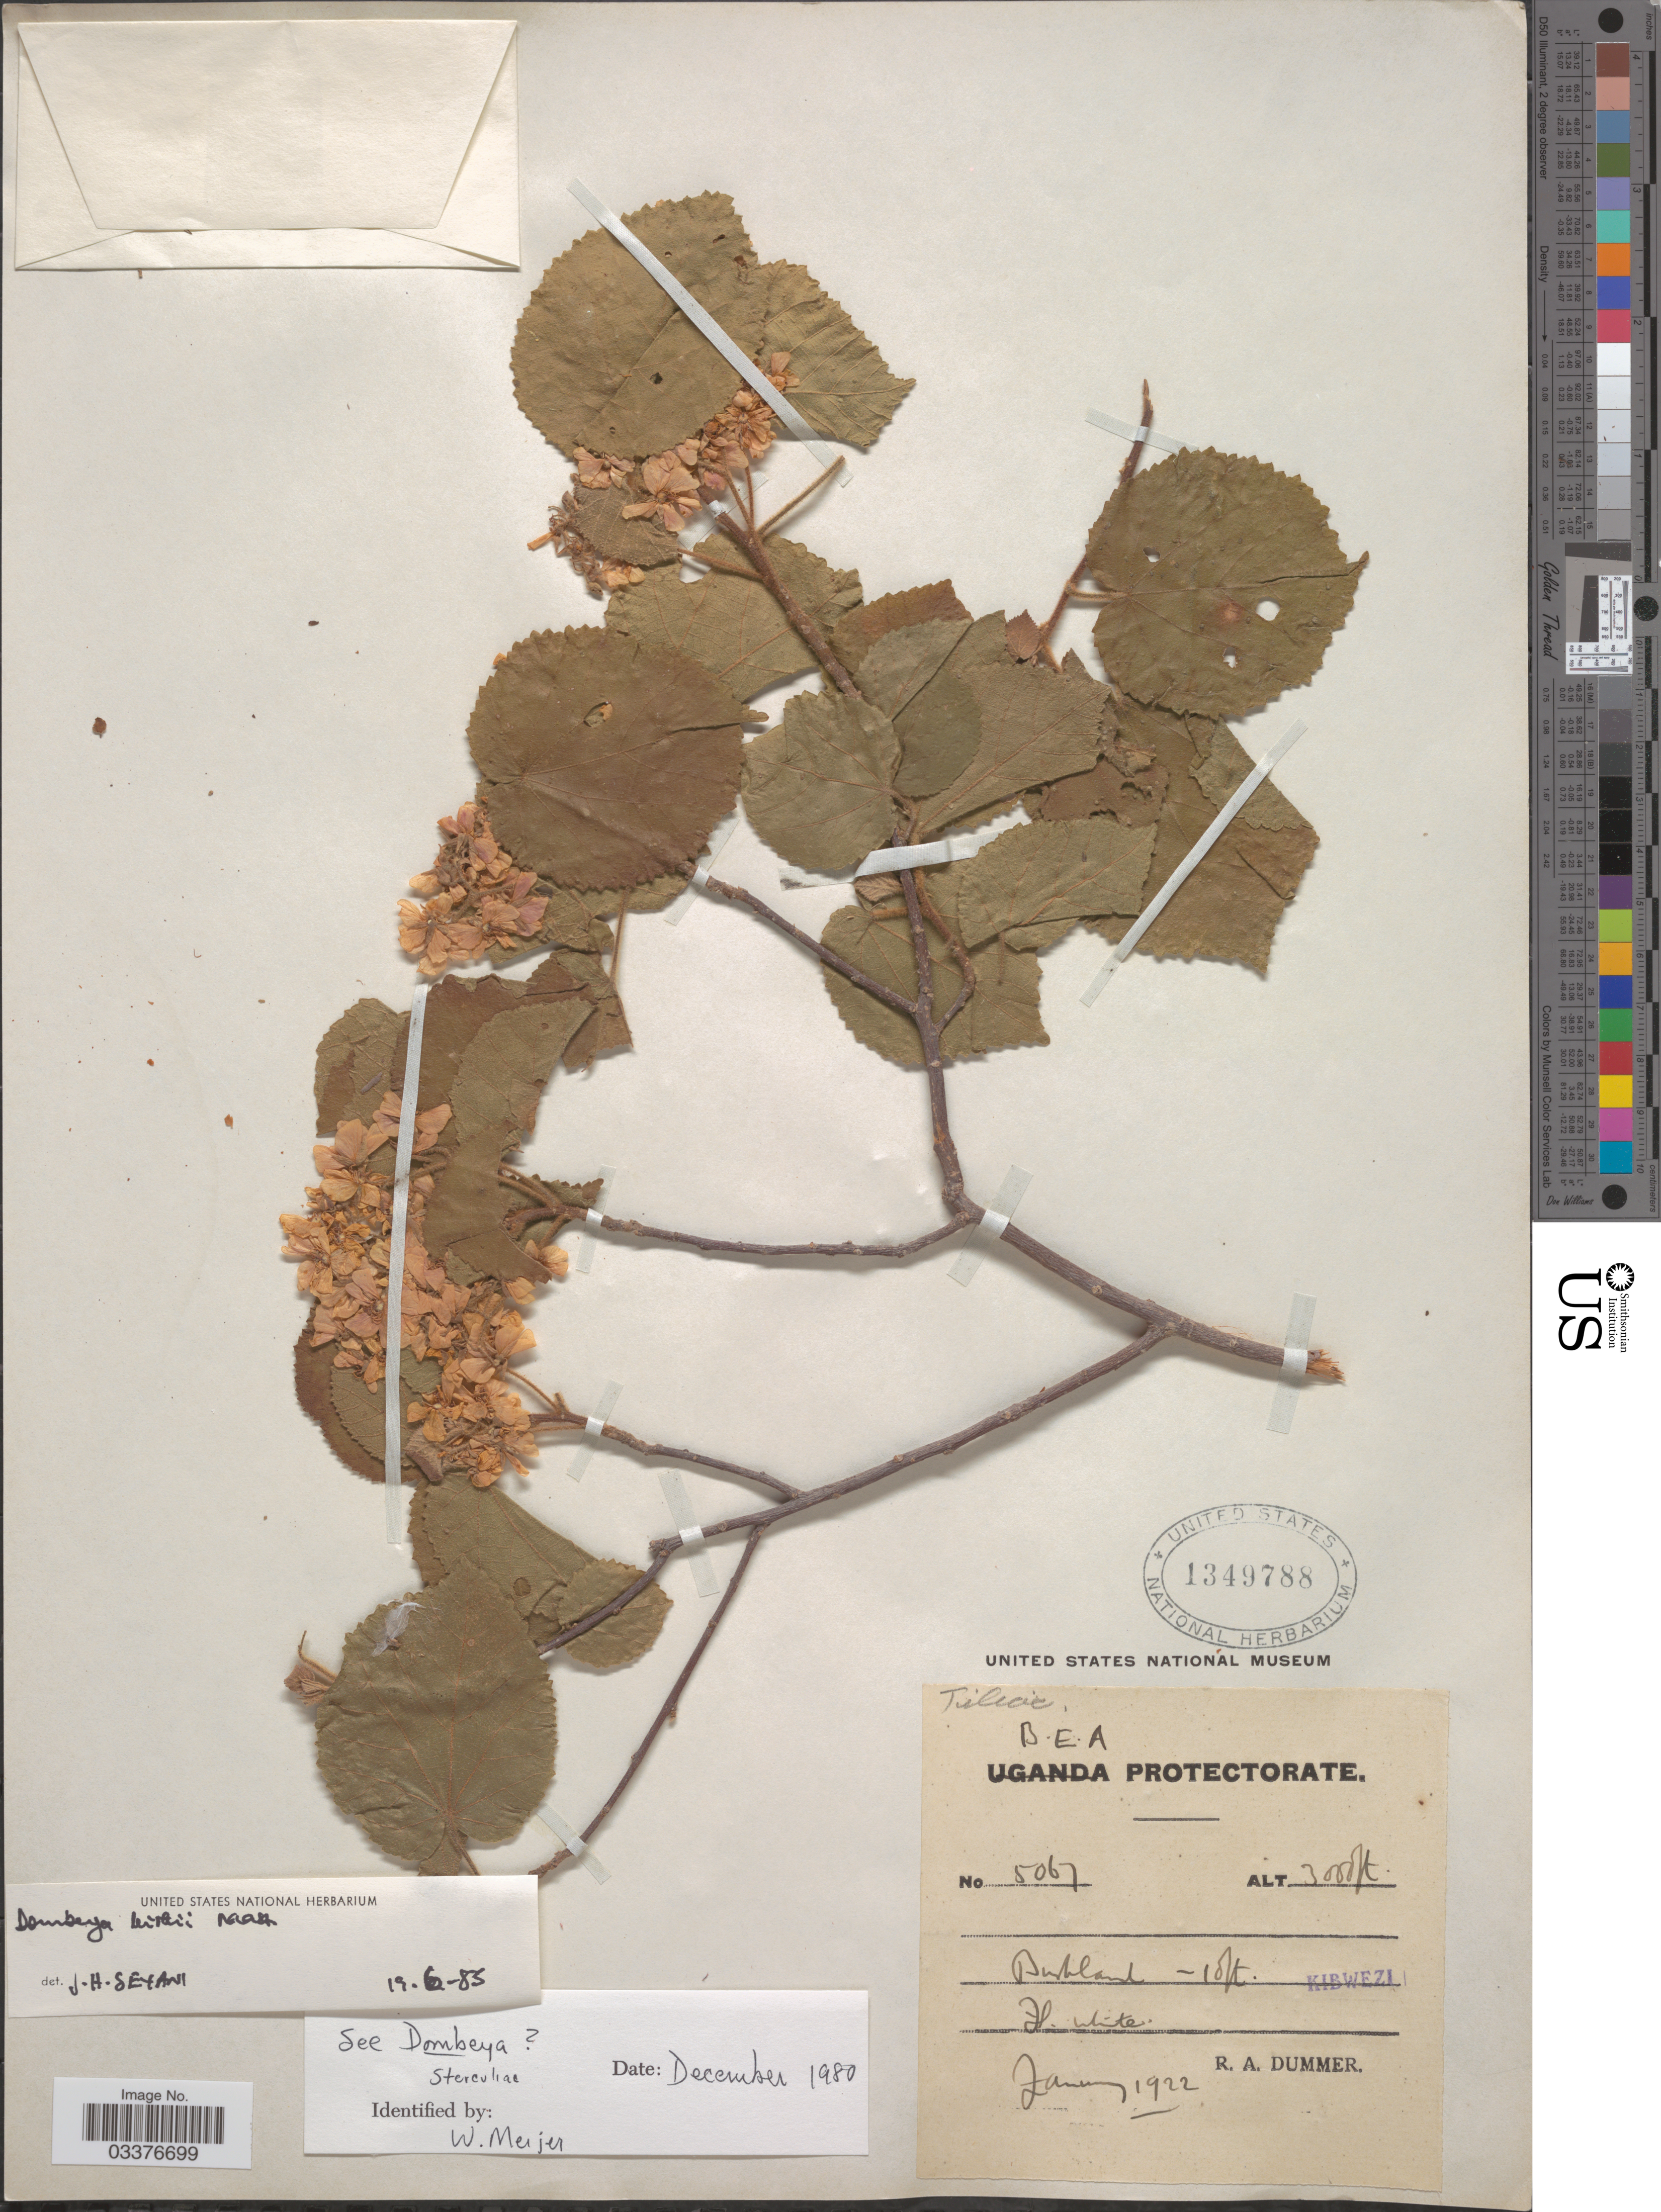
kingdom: Plantae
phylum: Tracheophyta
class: Magnoliopsida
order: Malvales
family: Malvaceae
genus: Dombeya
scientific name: Dombeya kirkii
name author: Mast.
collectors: R. Dümmer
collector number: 5067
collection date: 1922-01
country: Kenya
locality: B.E.A. Protectorate.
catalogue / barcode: US 1349788